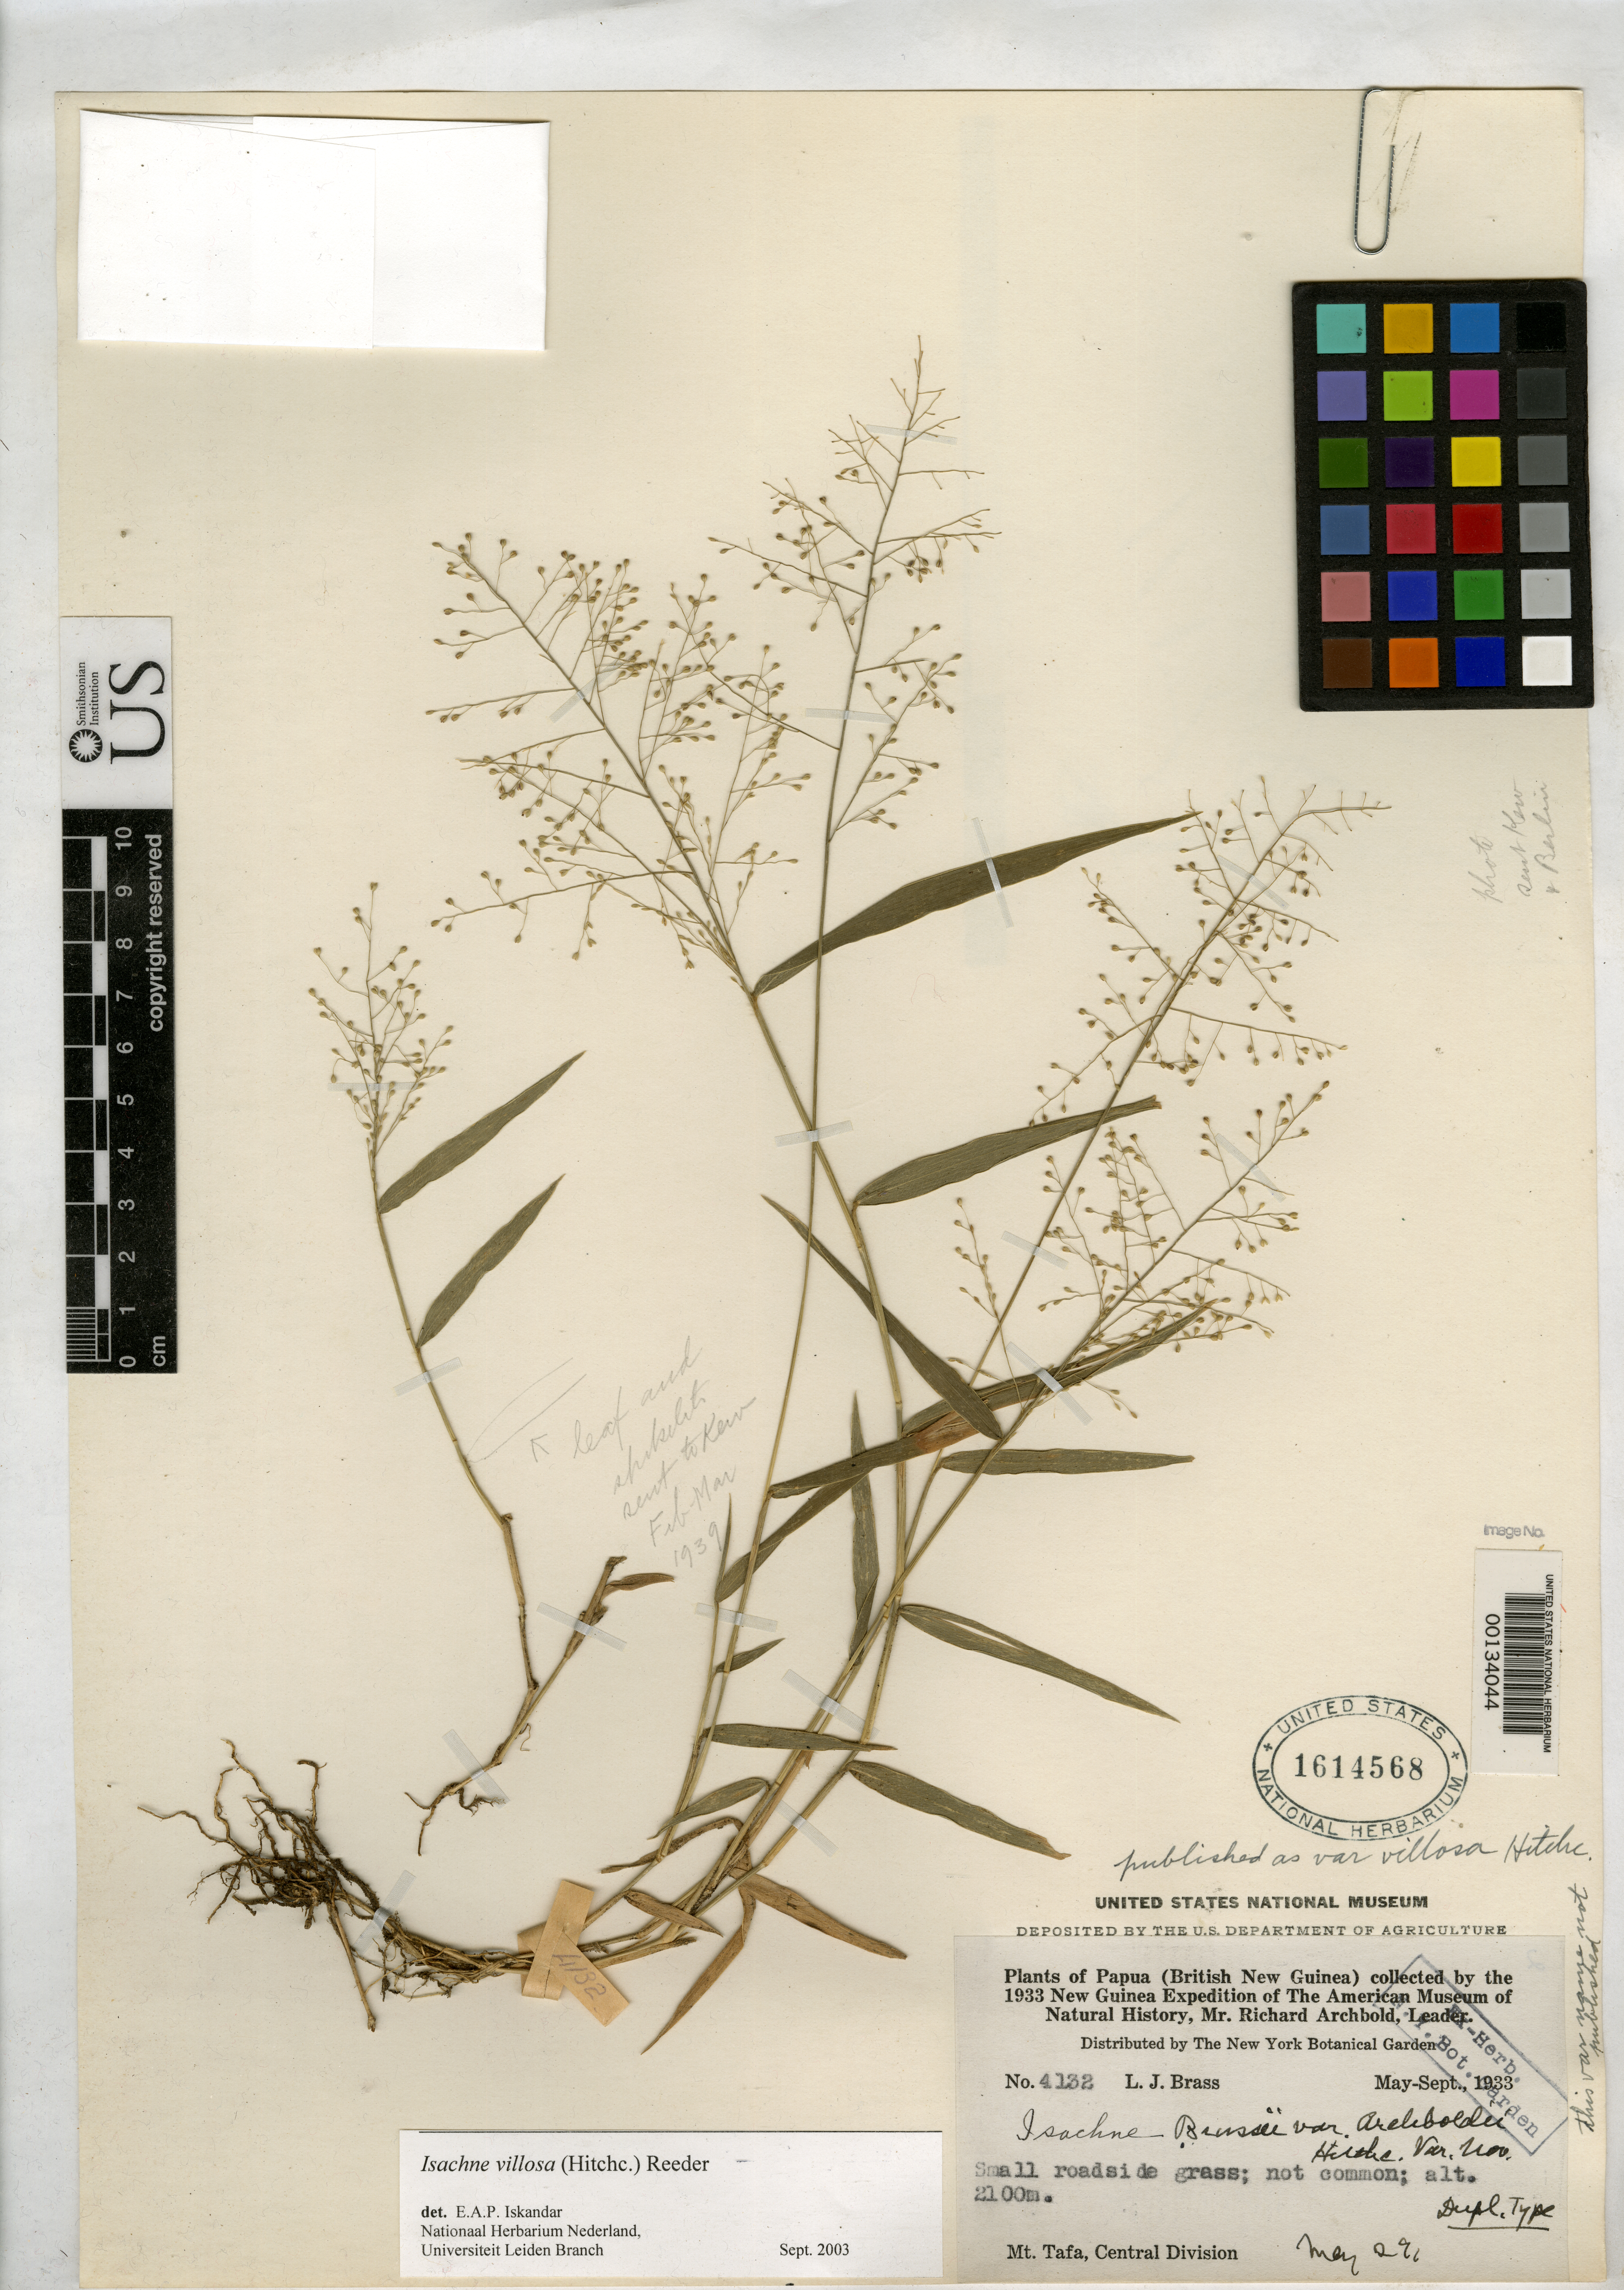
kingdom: Plantae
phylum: Tracheophyta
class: Liliopsida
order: Poales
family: Poaceae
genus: Isachne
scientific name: Isachne brassii var. villosa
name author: Hitchc.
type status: Isotype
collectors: L. J. Brass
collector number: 4132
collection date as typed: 29 May 1933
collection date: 1933-05-29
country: Papua New Guinea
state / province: Central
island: New Guinea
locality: Mt. Tafa.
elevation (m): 2100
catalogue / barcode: US 1614568